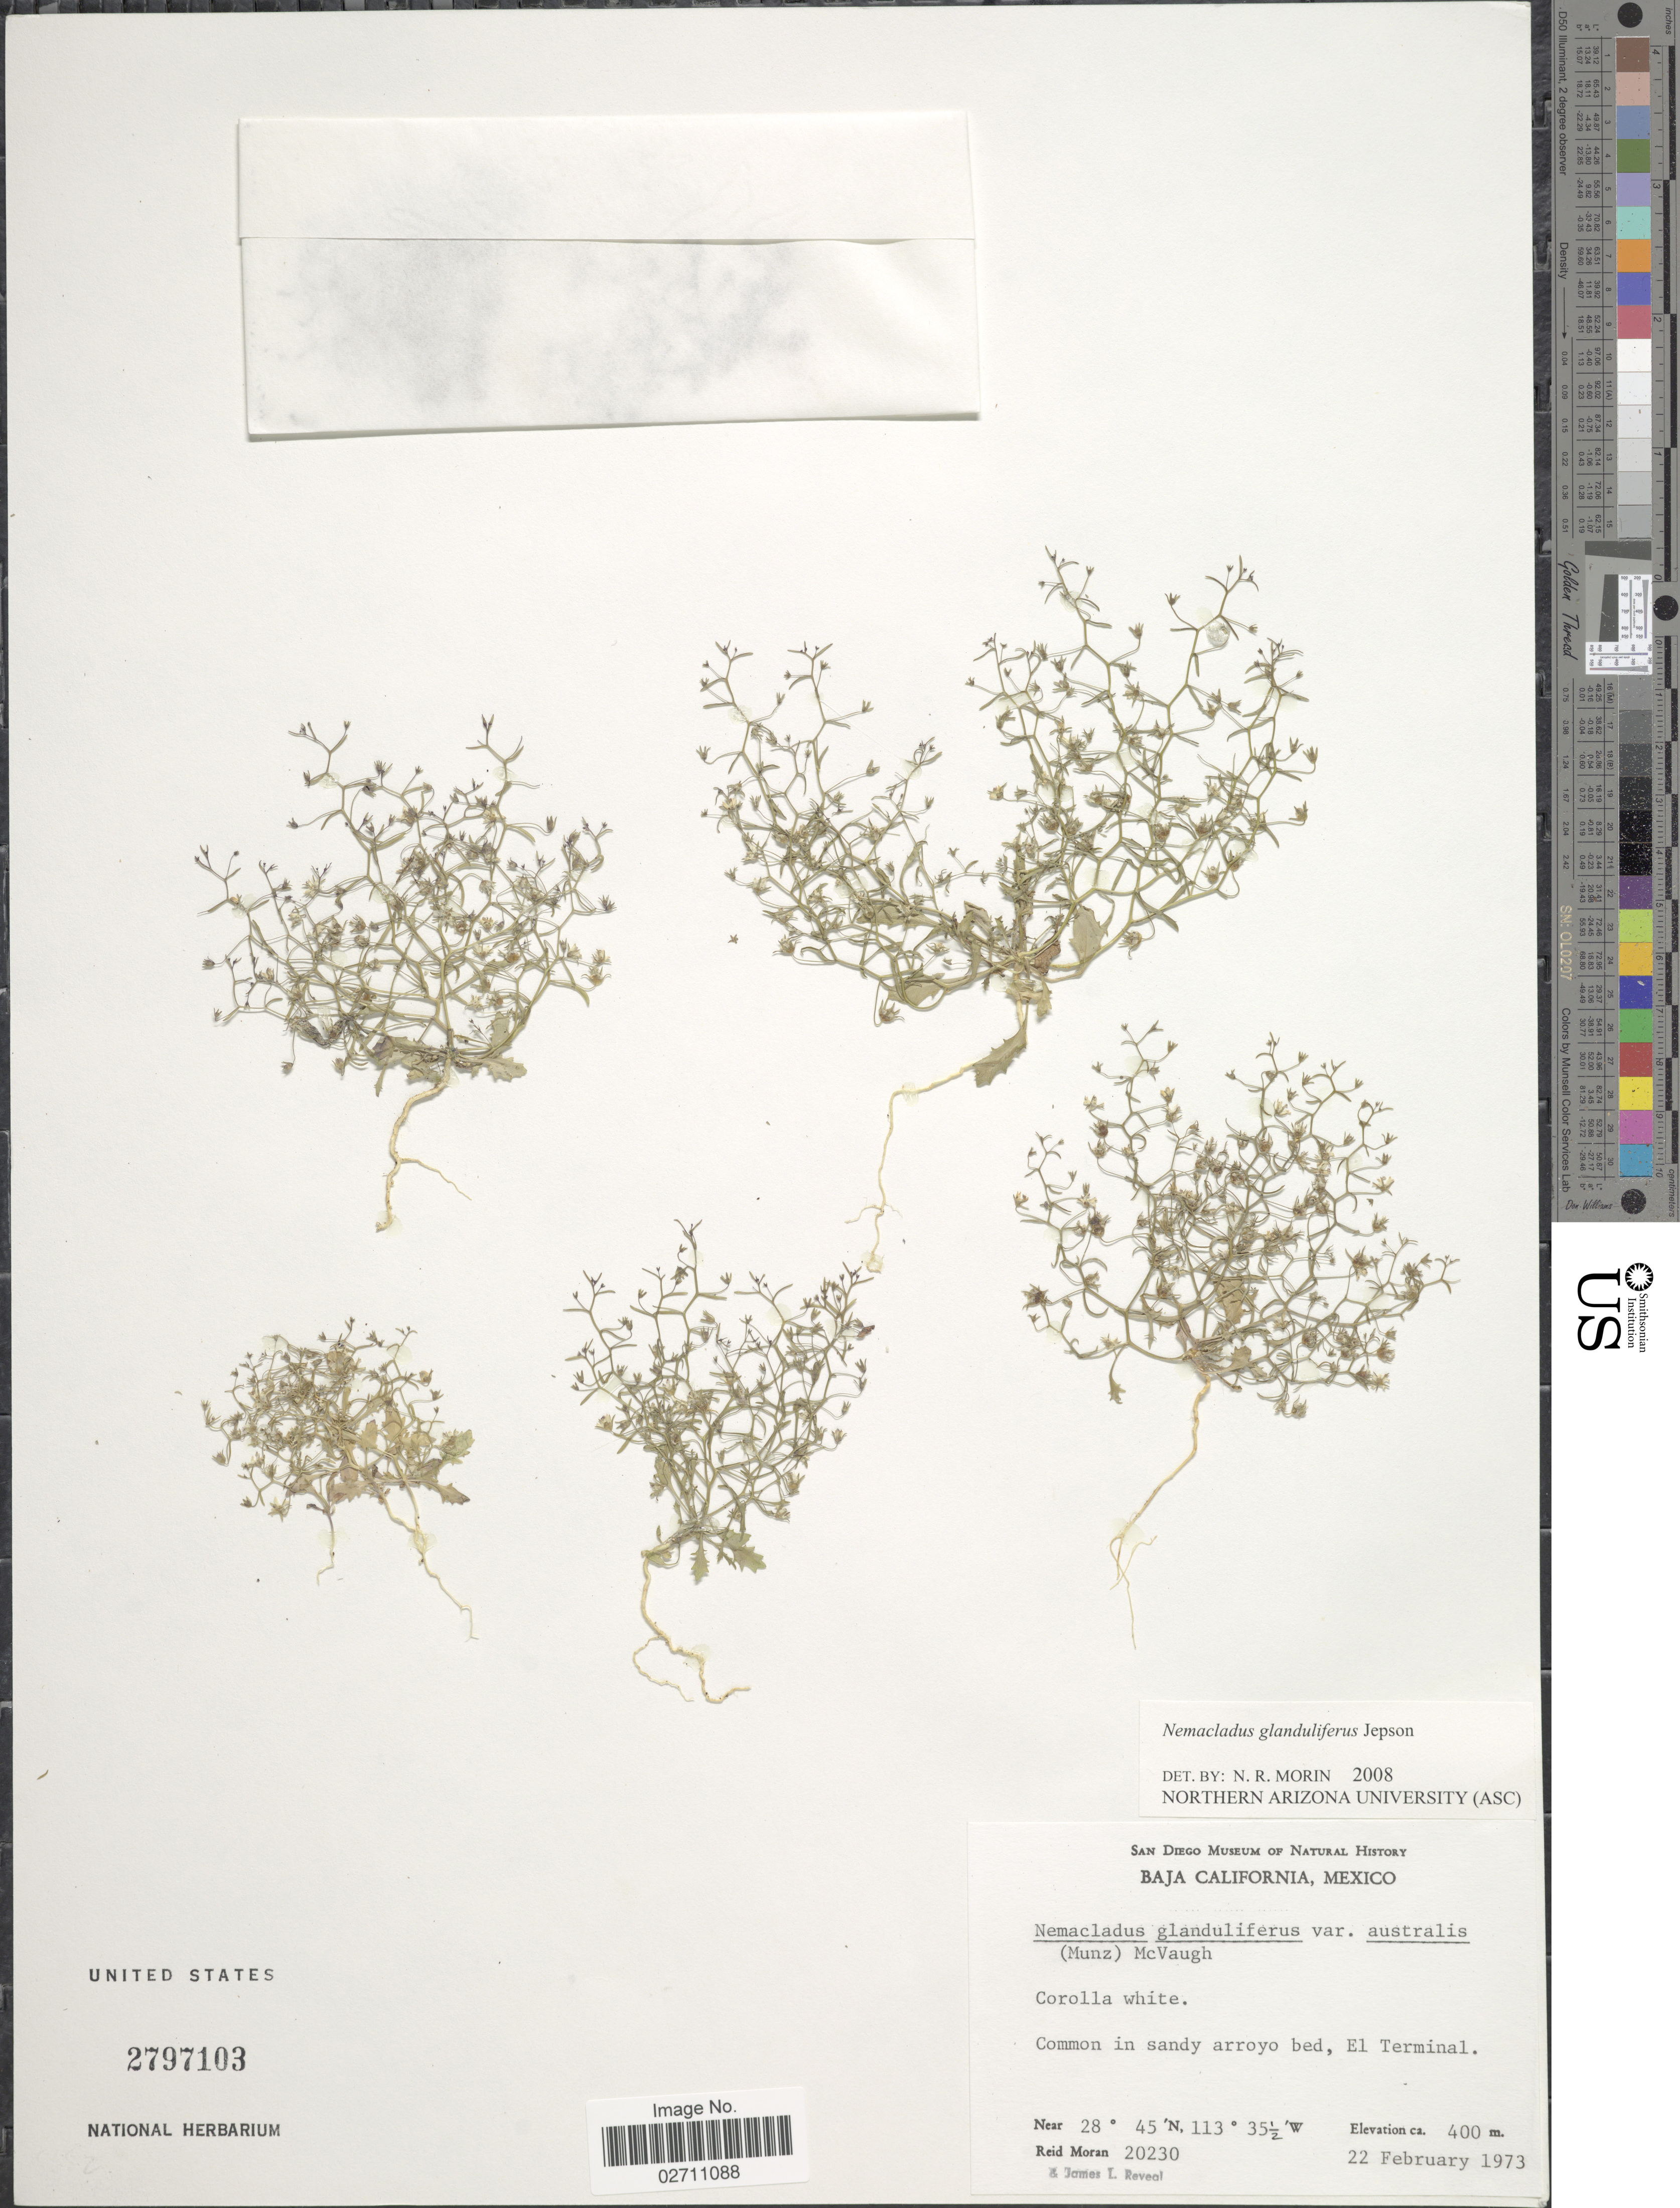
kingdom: Plantae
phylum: Tracheophyta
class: Magnoliopsida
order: Asterales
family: Campanulaceae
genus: Nemacladus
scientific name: Nemacladus glanduliferus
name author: Jeps.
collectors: R. V. Moran & J. L. Reveal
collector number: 20230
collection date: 1973-02-22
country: Mexico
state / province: Baja California Norte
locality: Baja California, Mexico, Common in sandy arroyo bed, El Terminal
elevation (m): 400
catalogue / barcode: US 2797103